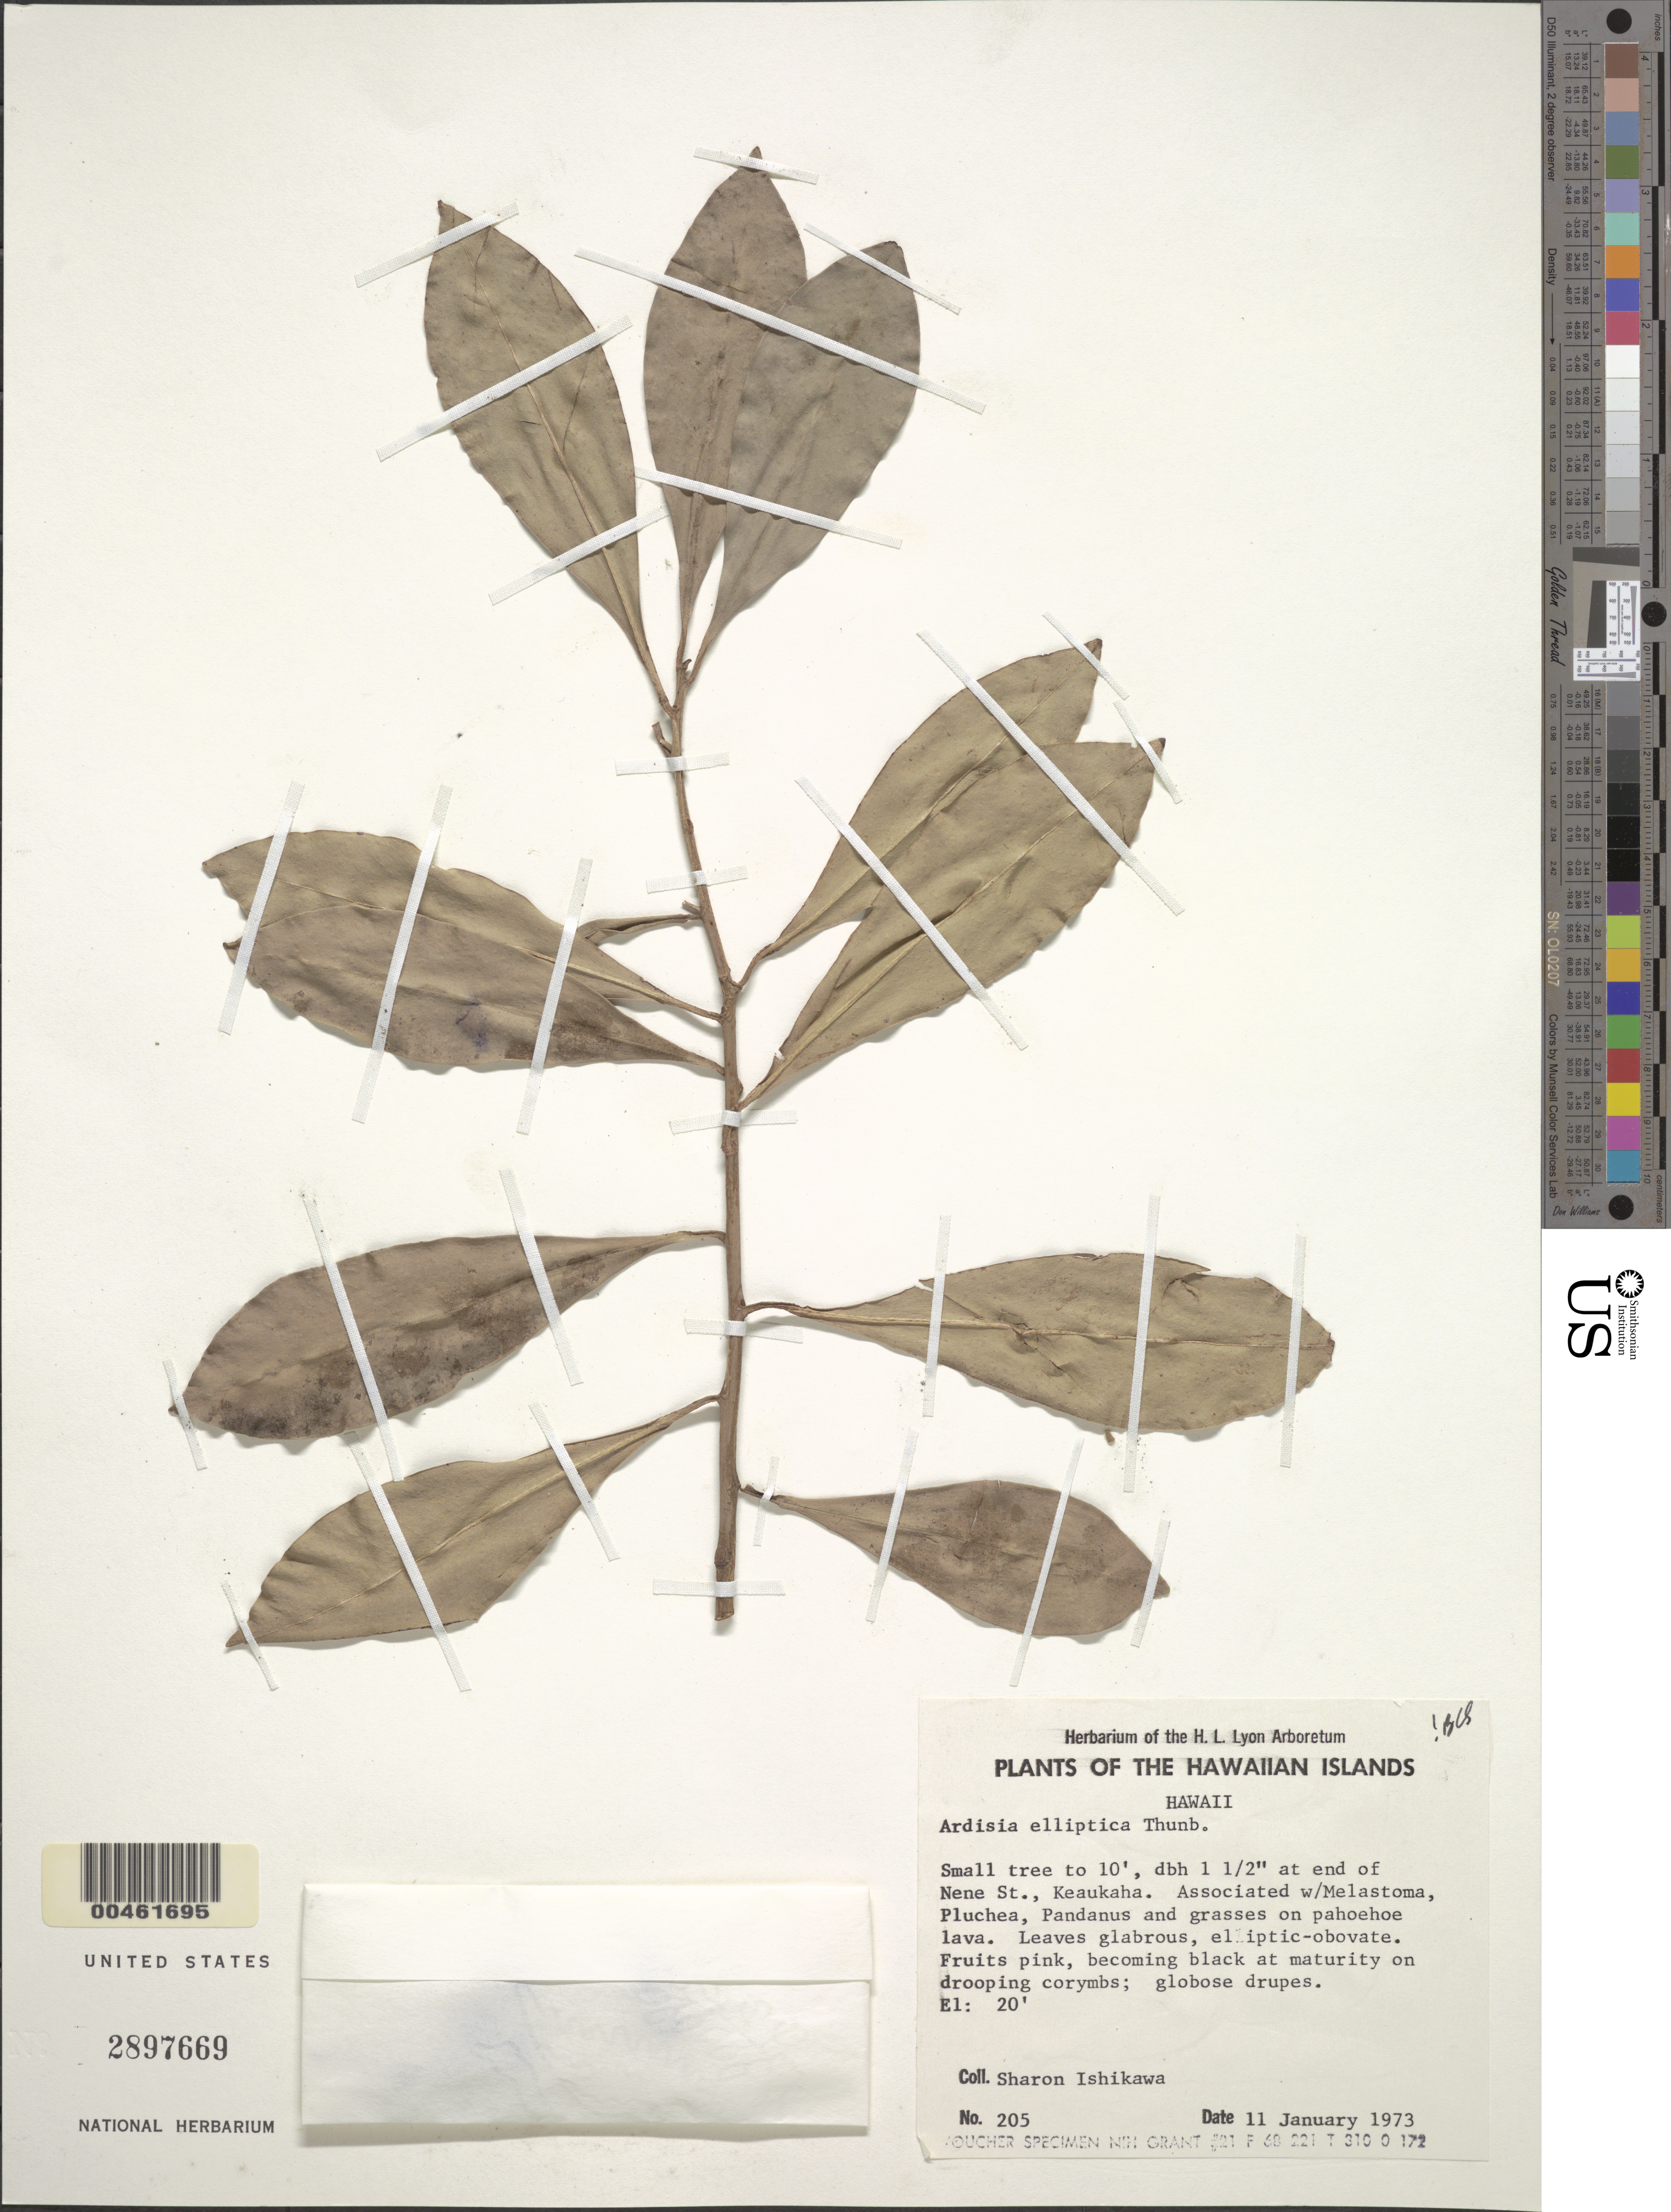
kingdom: Plantae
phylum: Tracheophyta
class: Magnoliopsida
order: Ericales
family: Primulaceae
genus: Ardisia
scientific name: Ardisia elliptica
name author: Thunb.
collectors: S. S. Ishikawa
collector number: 205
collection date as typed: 11 Jan 1973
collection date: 1973-01-11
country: United States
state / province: Hawaii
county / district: Hawaii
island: Hawaii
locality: At end of Nene St., Keaukaha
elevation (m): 6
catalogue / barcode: US 2897669